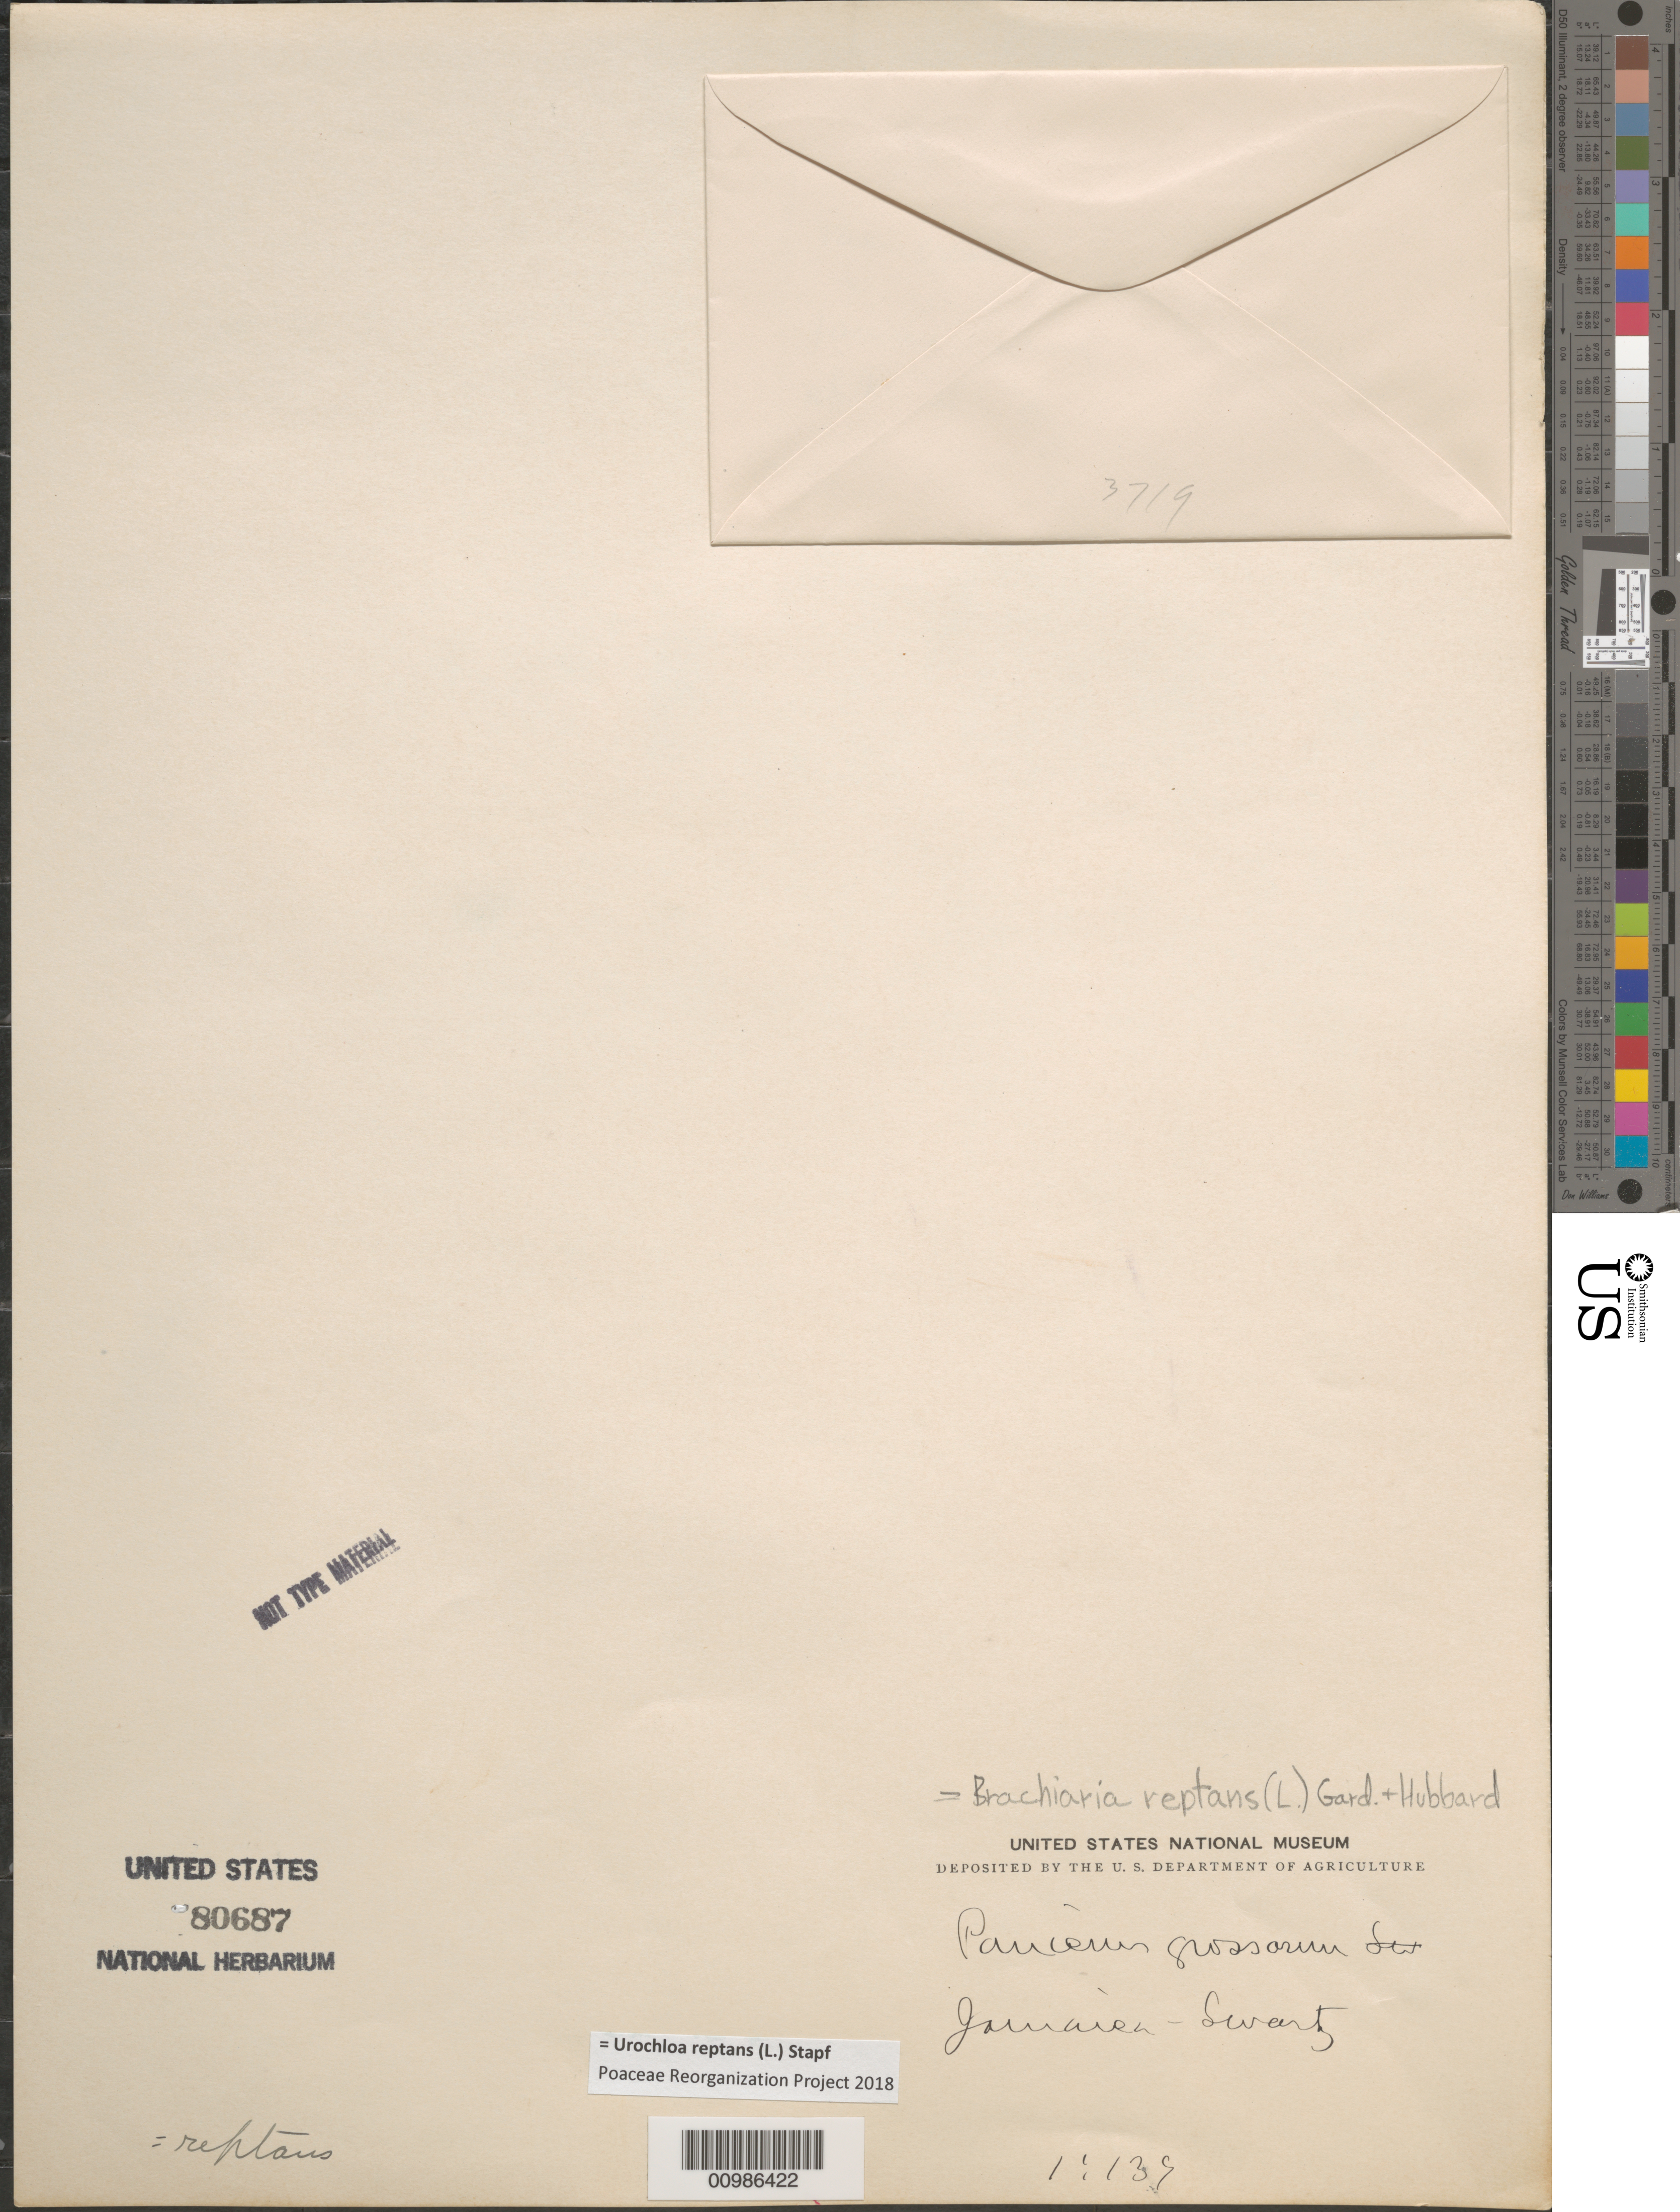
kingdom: Plantae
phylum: Tracheophyta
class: Liliopsida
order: Poales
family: Poaceae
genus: Brachiaria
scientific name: Brachiaria reptans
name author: (L.) C.E. Hubb. & C.A. Gardner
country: Jamaica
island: Jamaica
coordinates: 0 N, 0 E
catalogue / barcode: US 80687